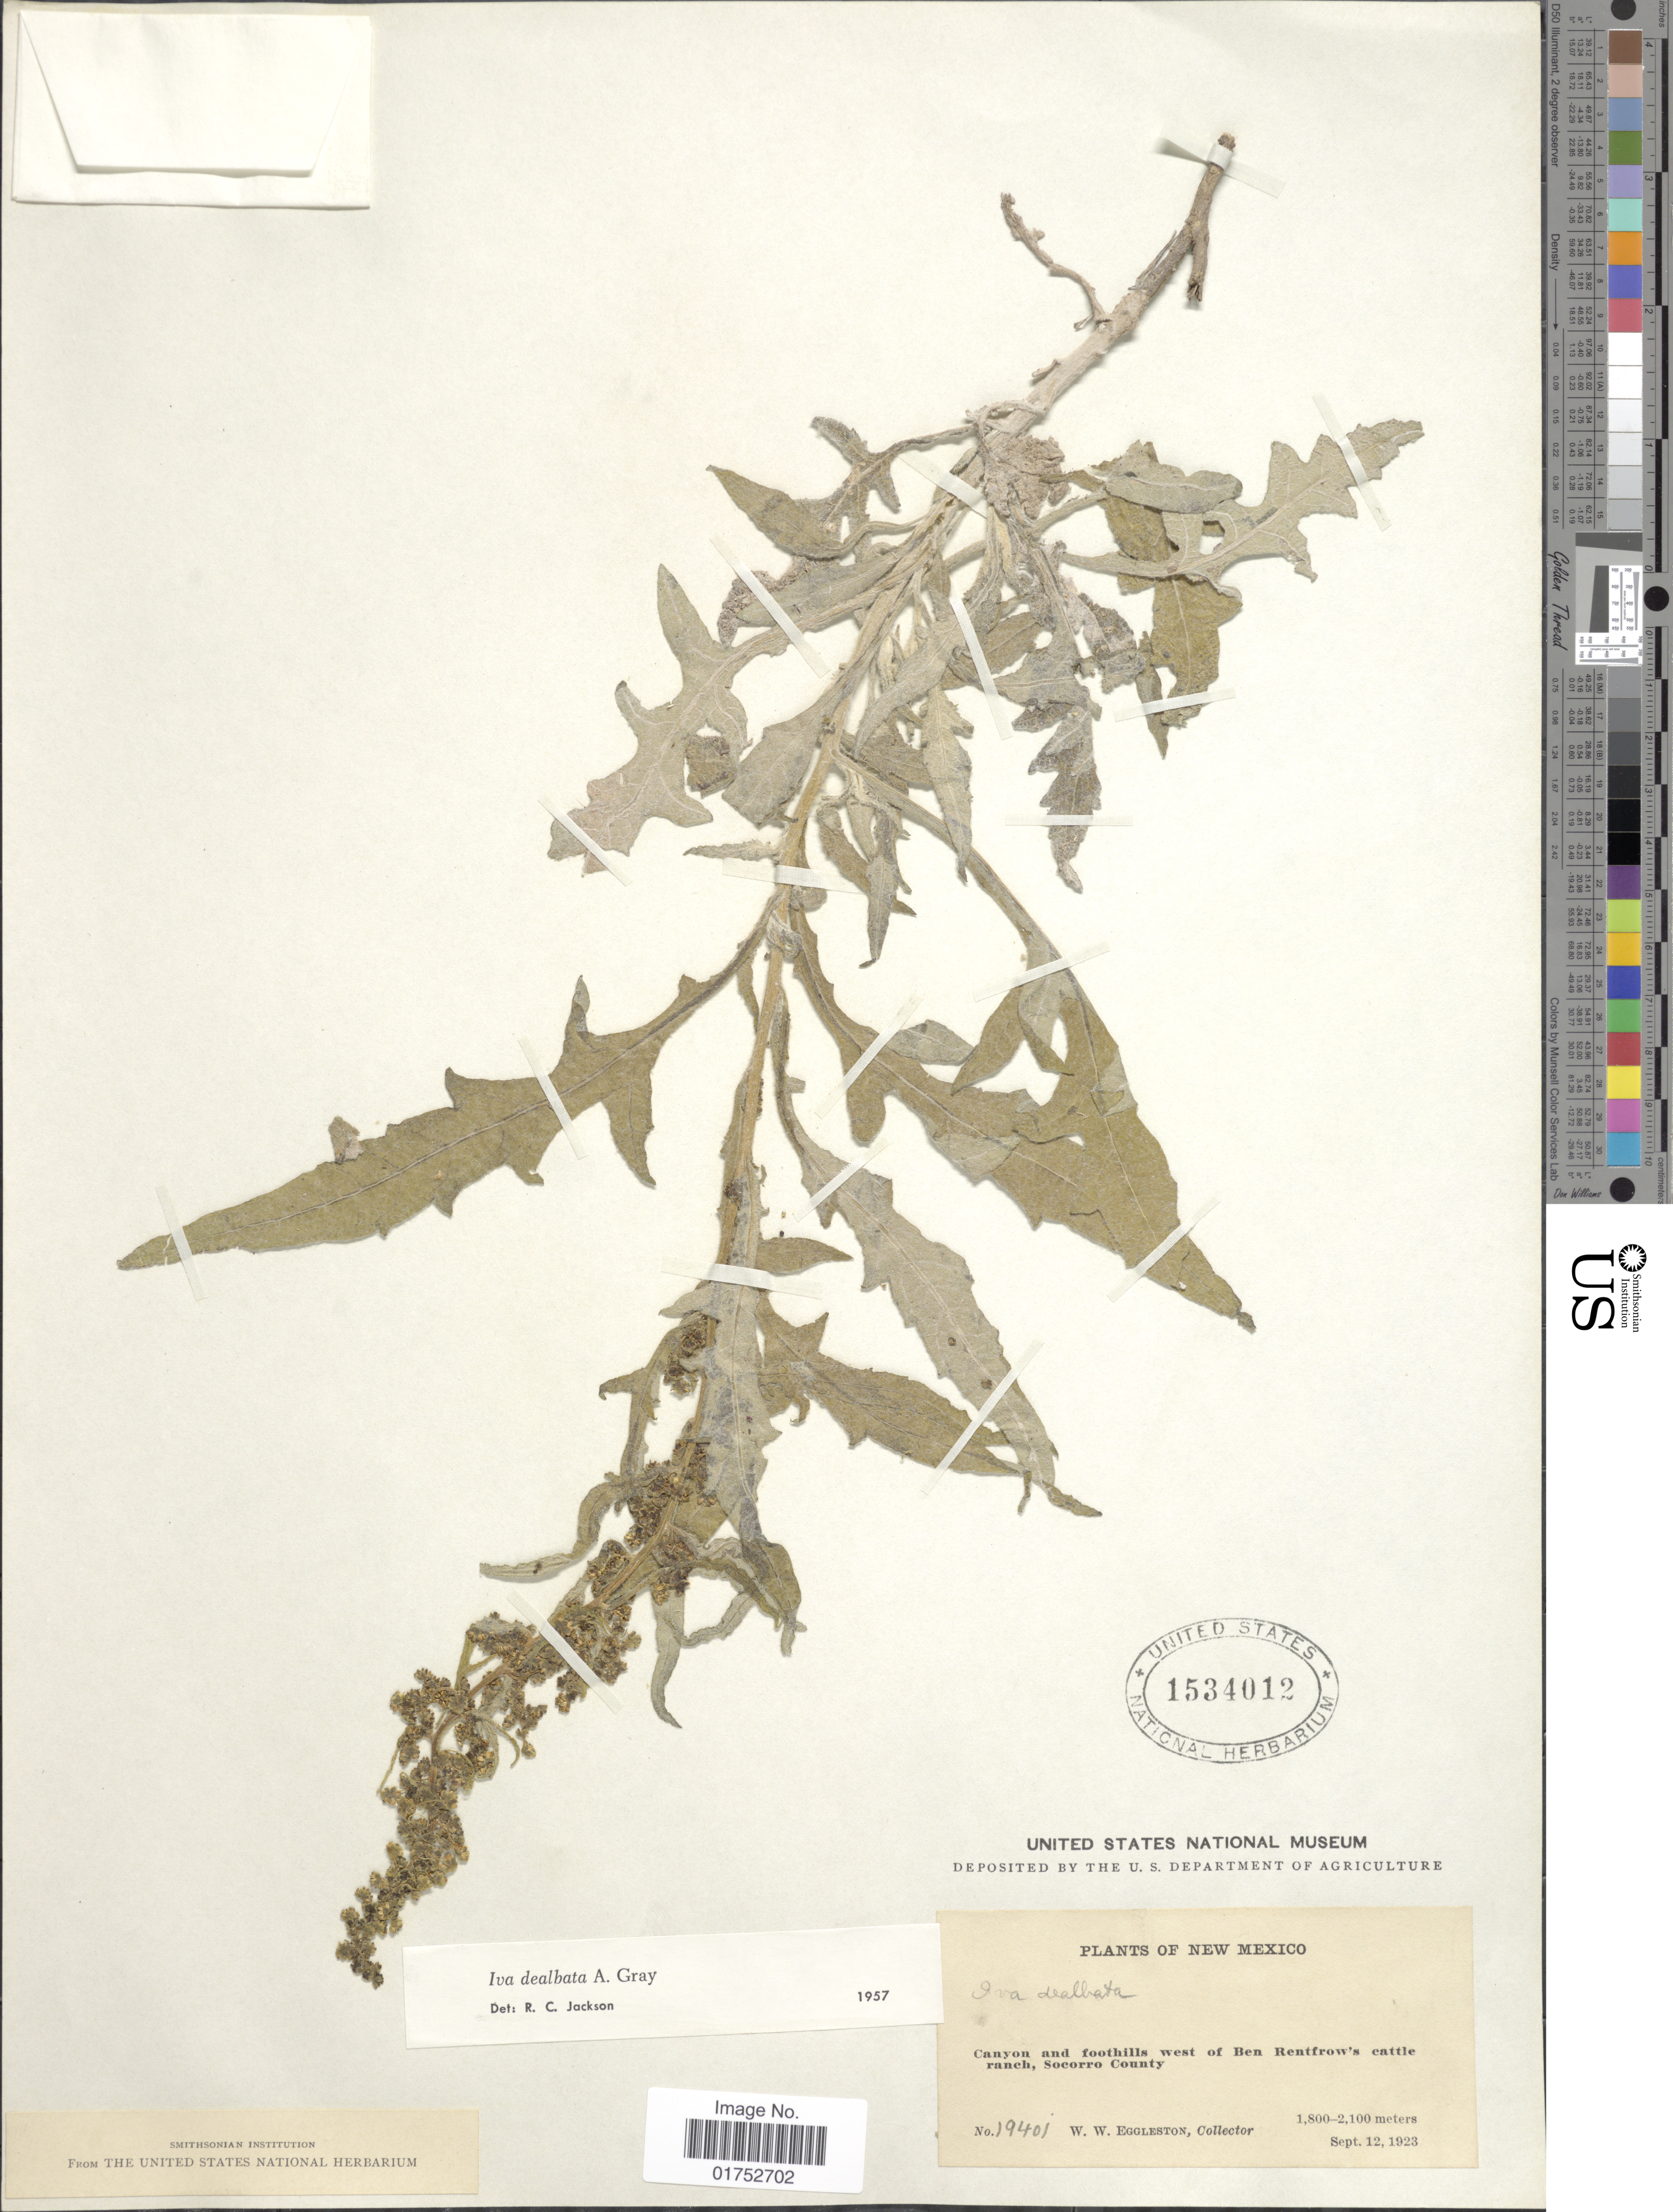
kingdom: Plantae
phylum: Tracheophyta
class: Magnoliopsida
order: Asterales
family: Asteraceae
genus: Iva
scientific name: Iva dealbata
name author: A. Gray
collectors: W. W. Eggleston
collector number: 19401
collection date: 1923-09-12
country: United States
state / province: New Mexico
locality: Canyon and foothills west of Ben Rentfrow's cattle ranch, Socorro County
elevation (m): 1800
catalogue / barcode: US 1534012